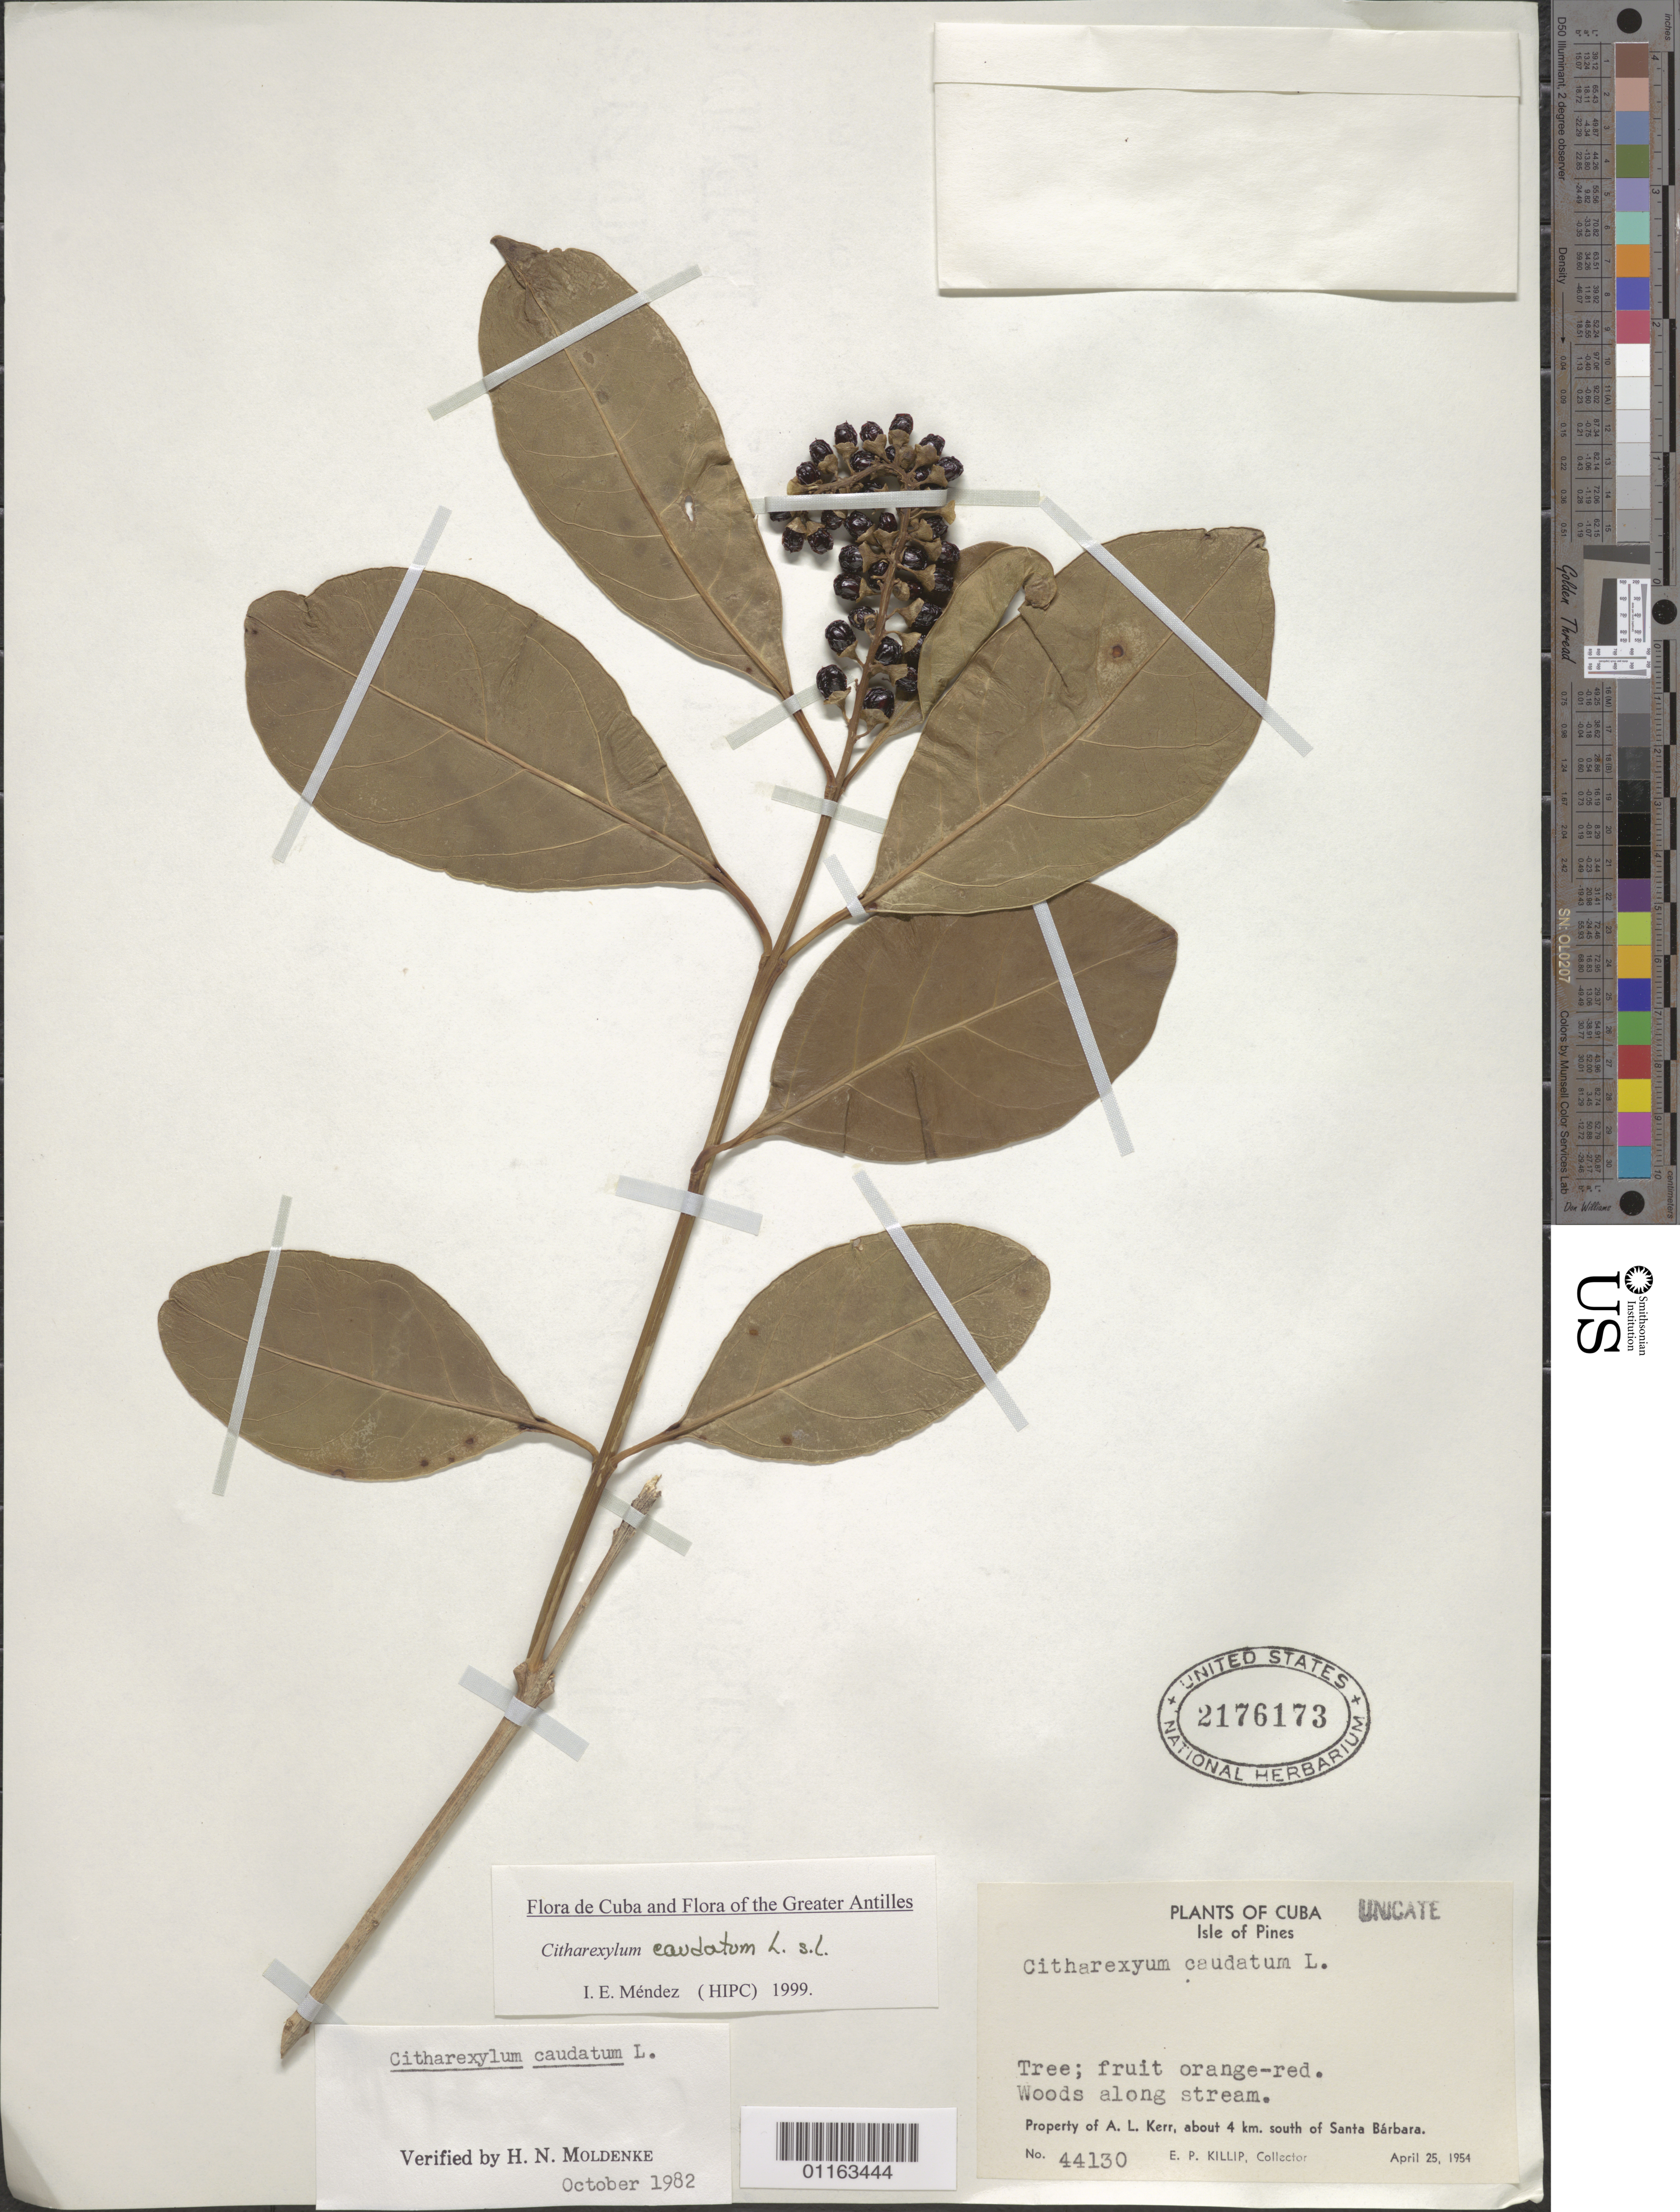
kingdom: Plantae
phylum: Tracheophyta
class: Magnoliopsida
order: Lamiales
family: Verbenaceae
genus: Citharexylum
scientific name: Citharexylum caudatum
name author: L.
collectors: E. P. Killip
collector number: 44130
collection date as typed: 25 Apr 1954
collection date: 1954-04-25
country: Cuba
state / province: Isla de la Juventud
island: Isla de la Juventud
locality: Woods along stream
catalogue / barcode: US 2176173